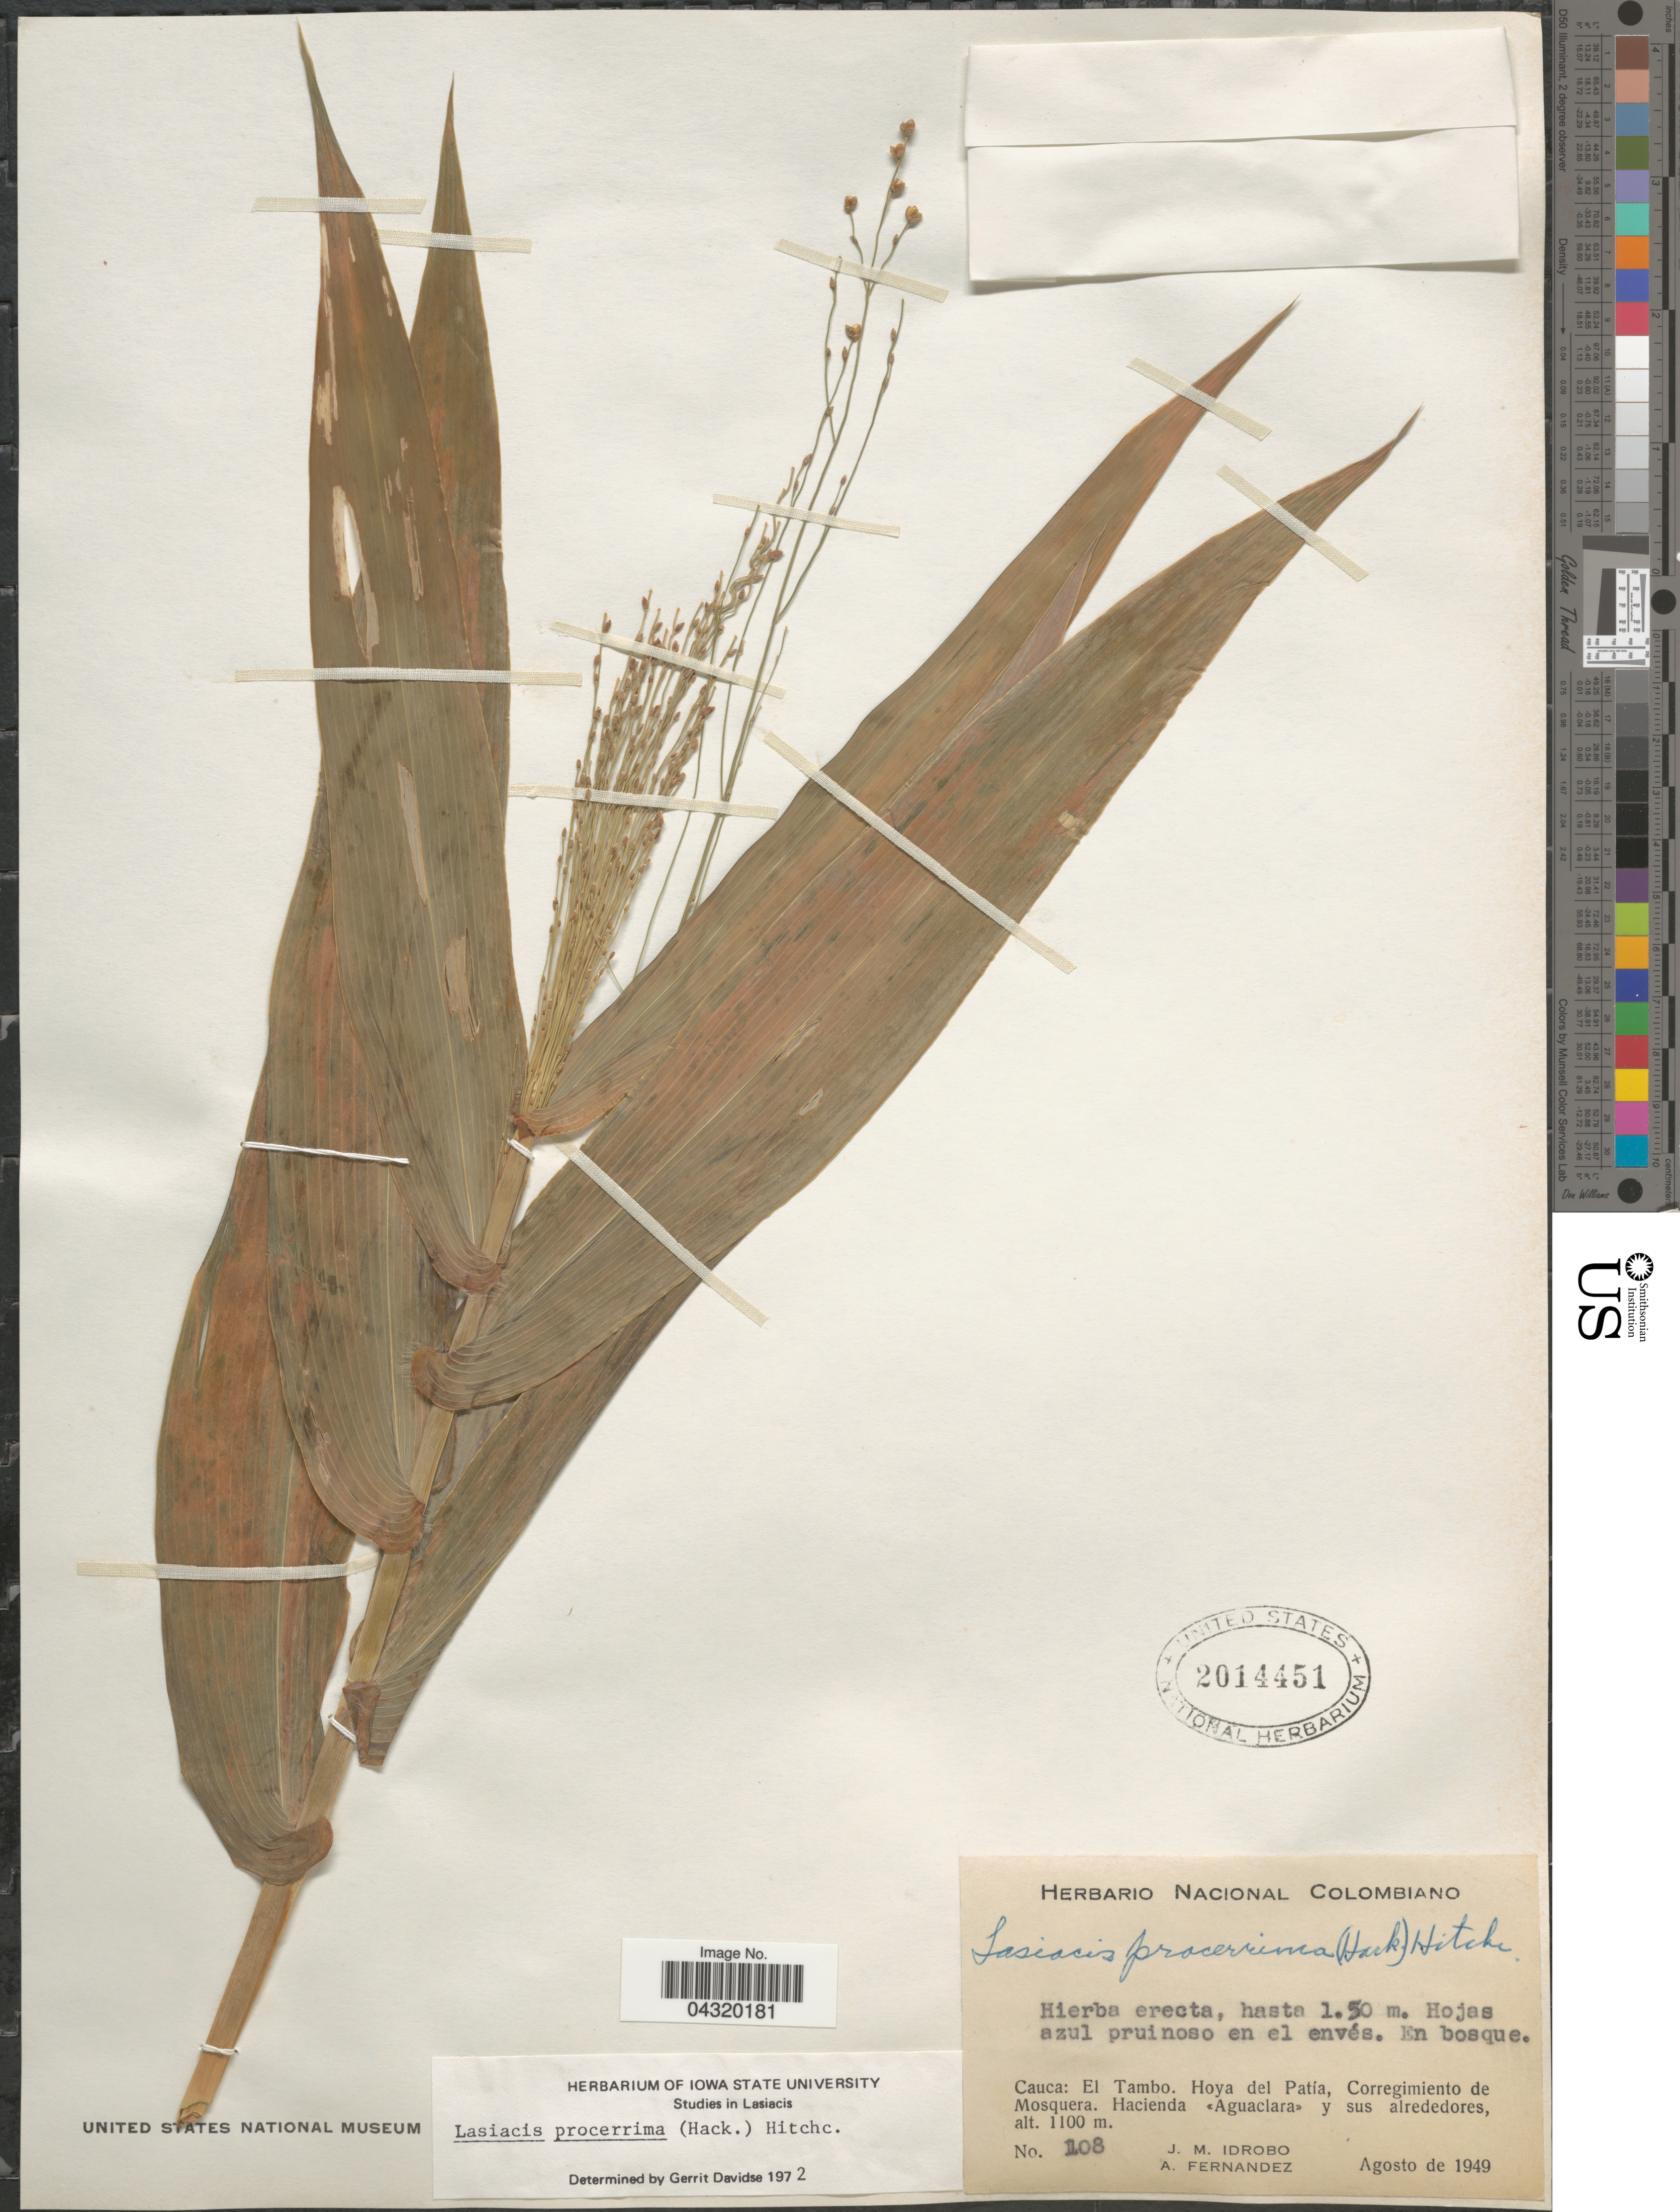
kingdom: Plantae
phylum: Tracheophyta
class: Liliopsida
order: Poales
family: Poaceae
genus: Lasiacis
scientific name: Lasiacis procerrima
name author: (Hack.) Hitchc.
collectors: J. M. Idrobo & A. Fernandez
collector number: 108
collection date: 1949-08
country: Colombia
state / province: Cauca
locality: El Tambo. Hoya del Patía, Corregimiento de Mosquera.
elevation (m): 1100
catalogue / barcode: US 2014451